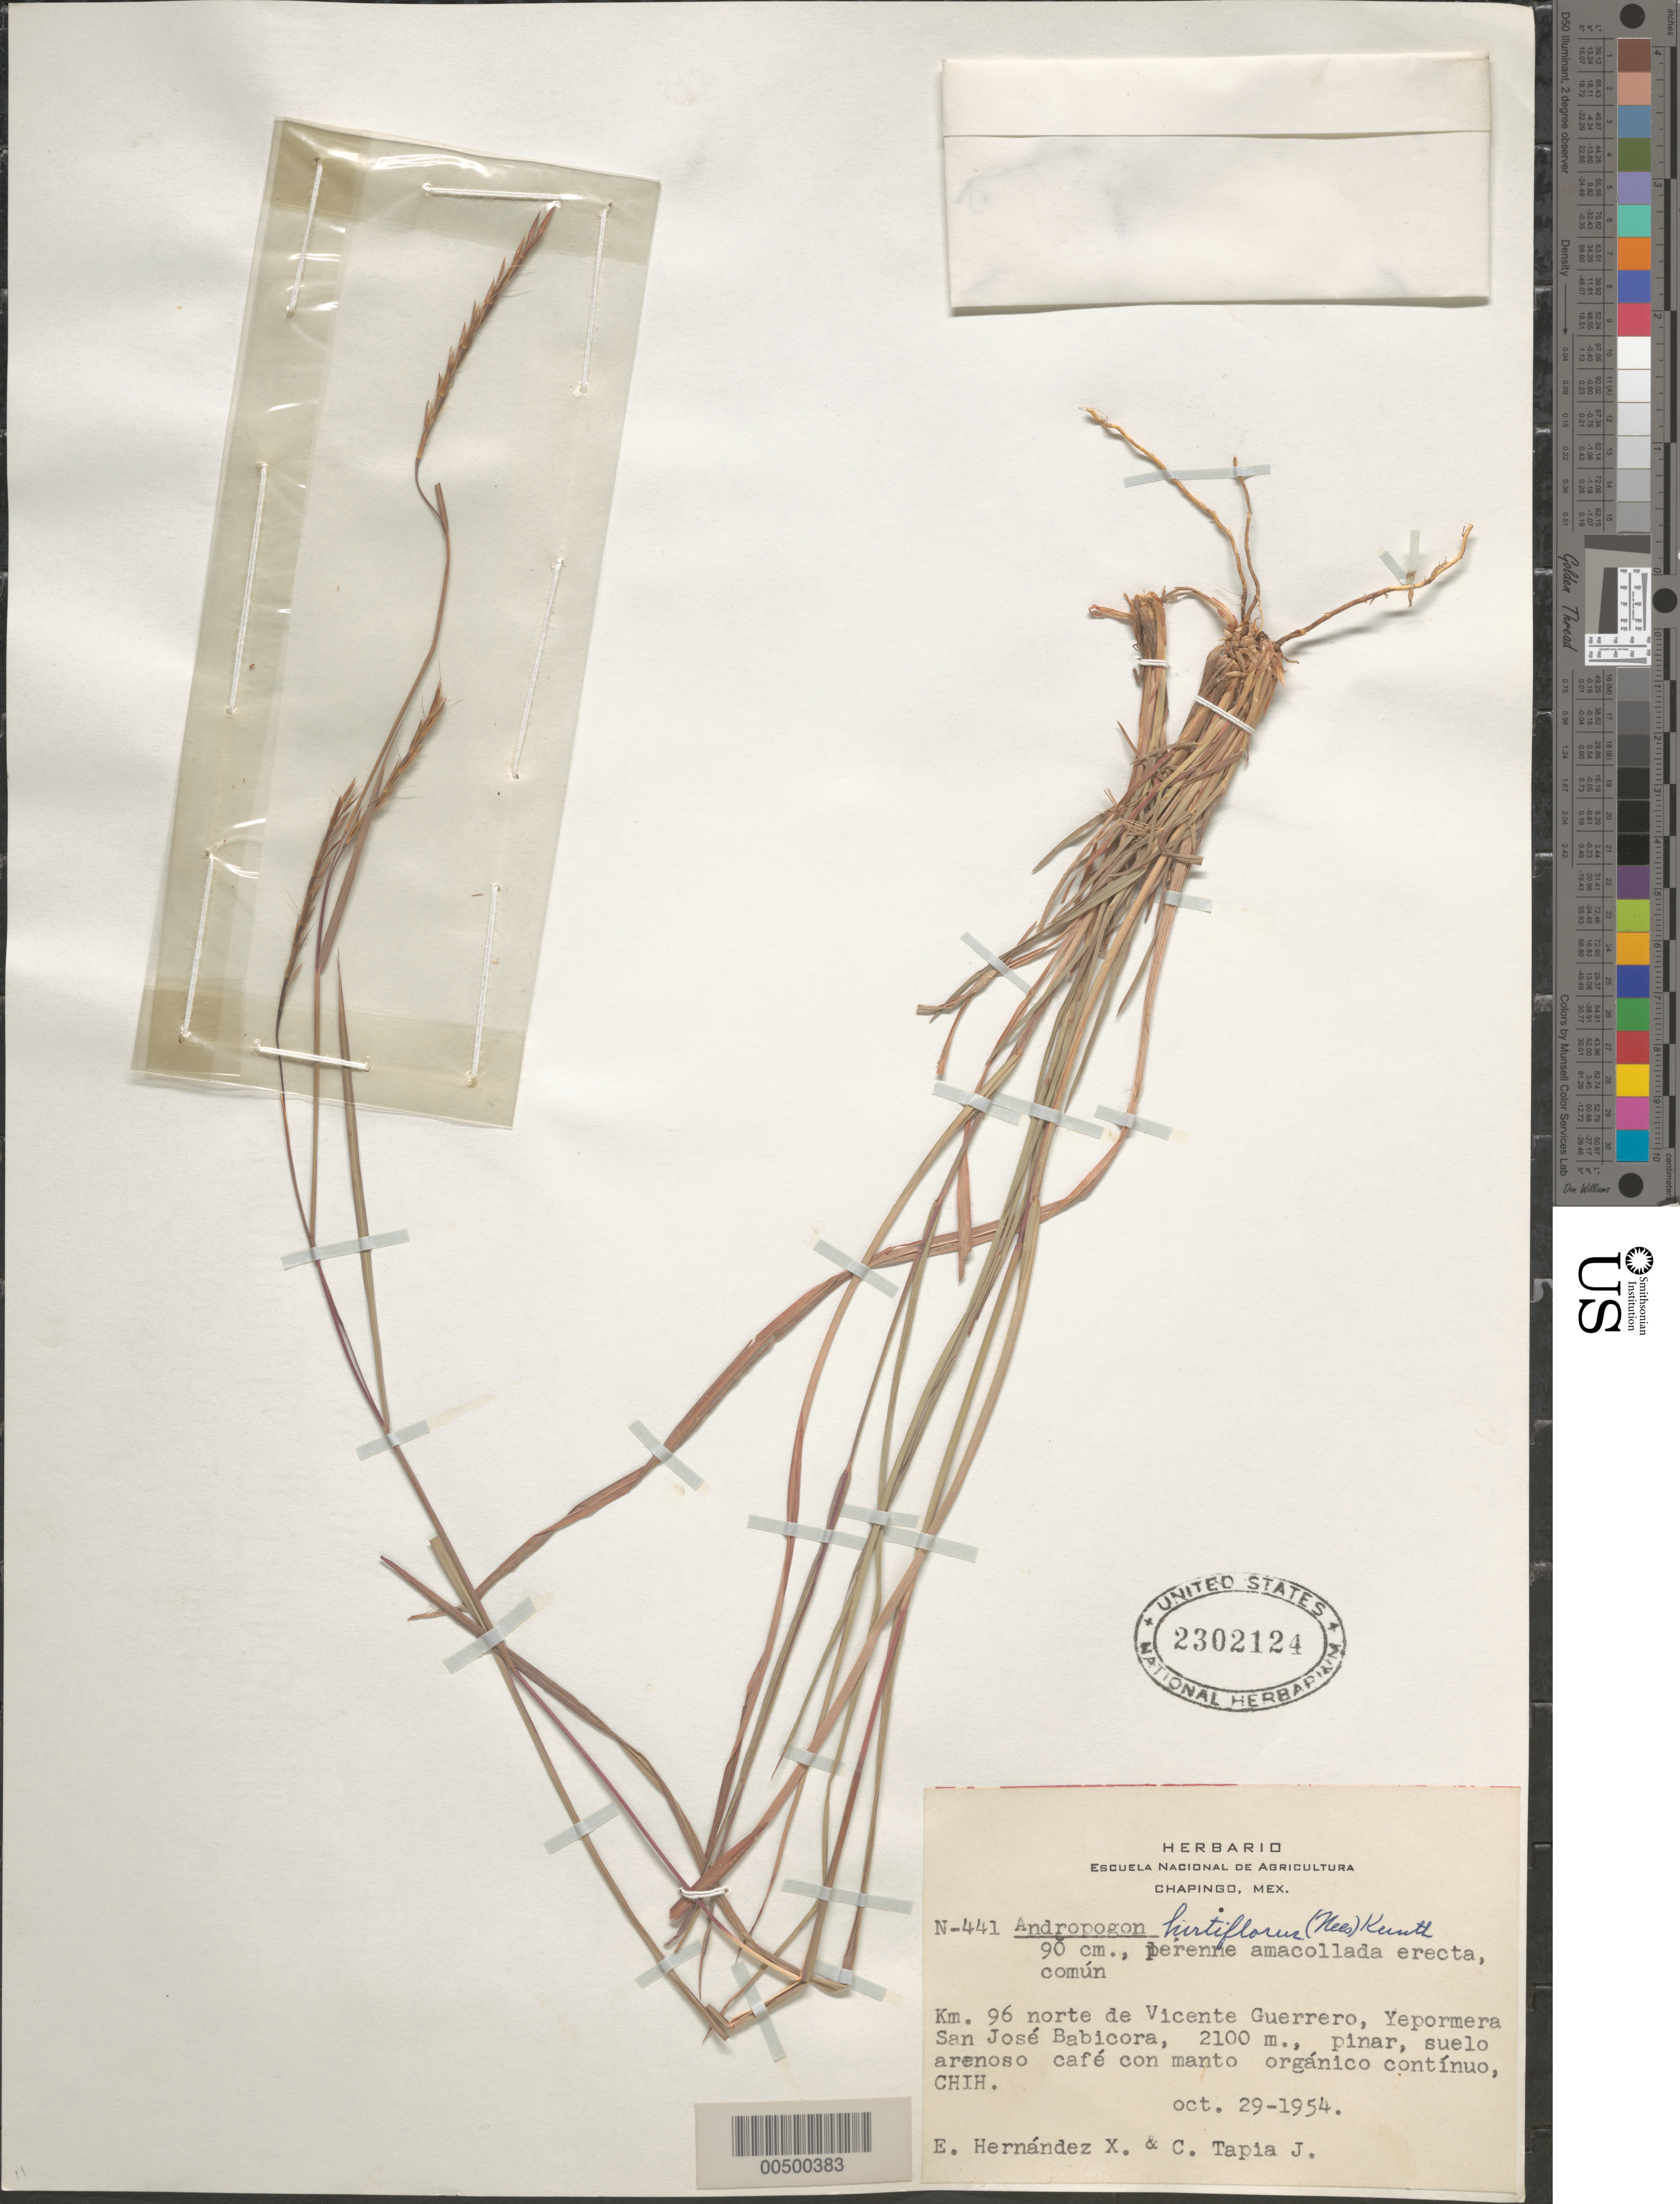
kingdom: Plantae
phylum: Tracheophyta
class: Liliopsida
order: Poales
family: Poaceae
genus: Schizachyrium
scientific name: Schizachyrium sanguineum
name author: (Retz.) Alston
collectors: E. I. Hernández-X. & C. Tapia-J.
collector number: N-441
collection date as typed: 29 Oct 1954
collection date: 1954-10-29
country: Mexico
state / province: Chihuahua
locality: Km 96 N of Vicente Guerrero, Yepormera San José Babicora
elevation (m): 2100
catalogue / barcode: US 2302124